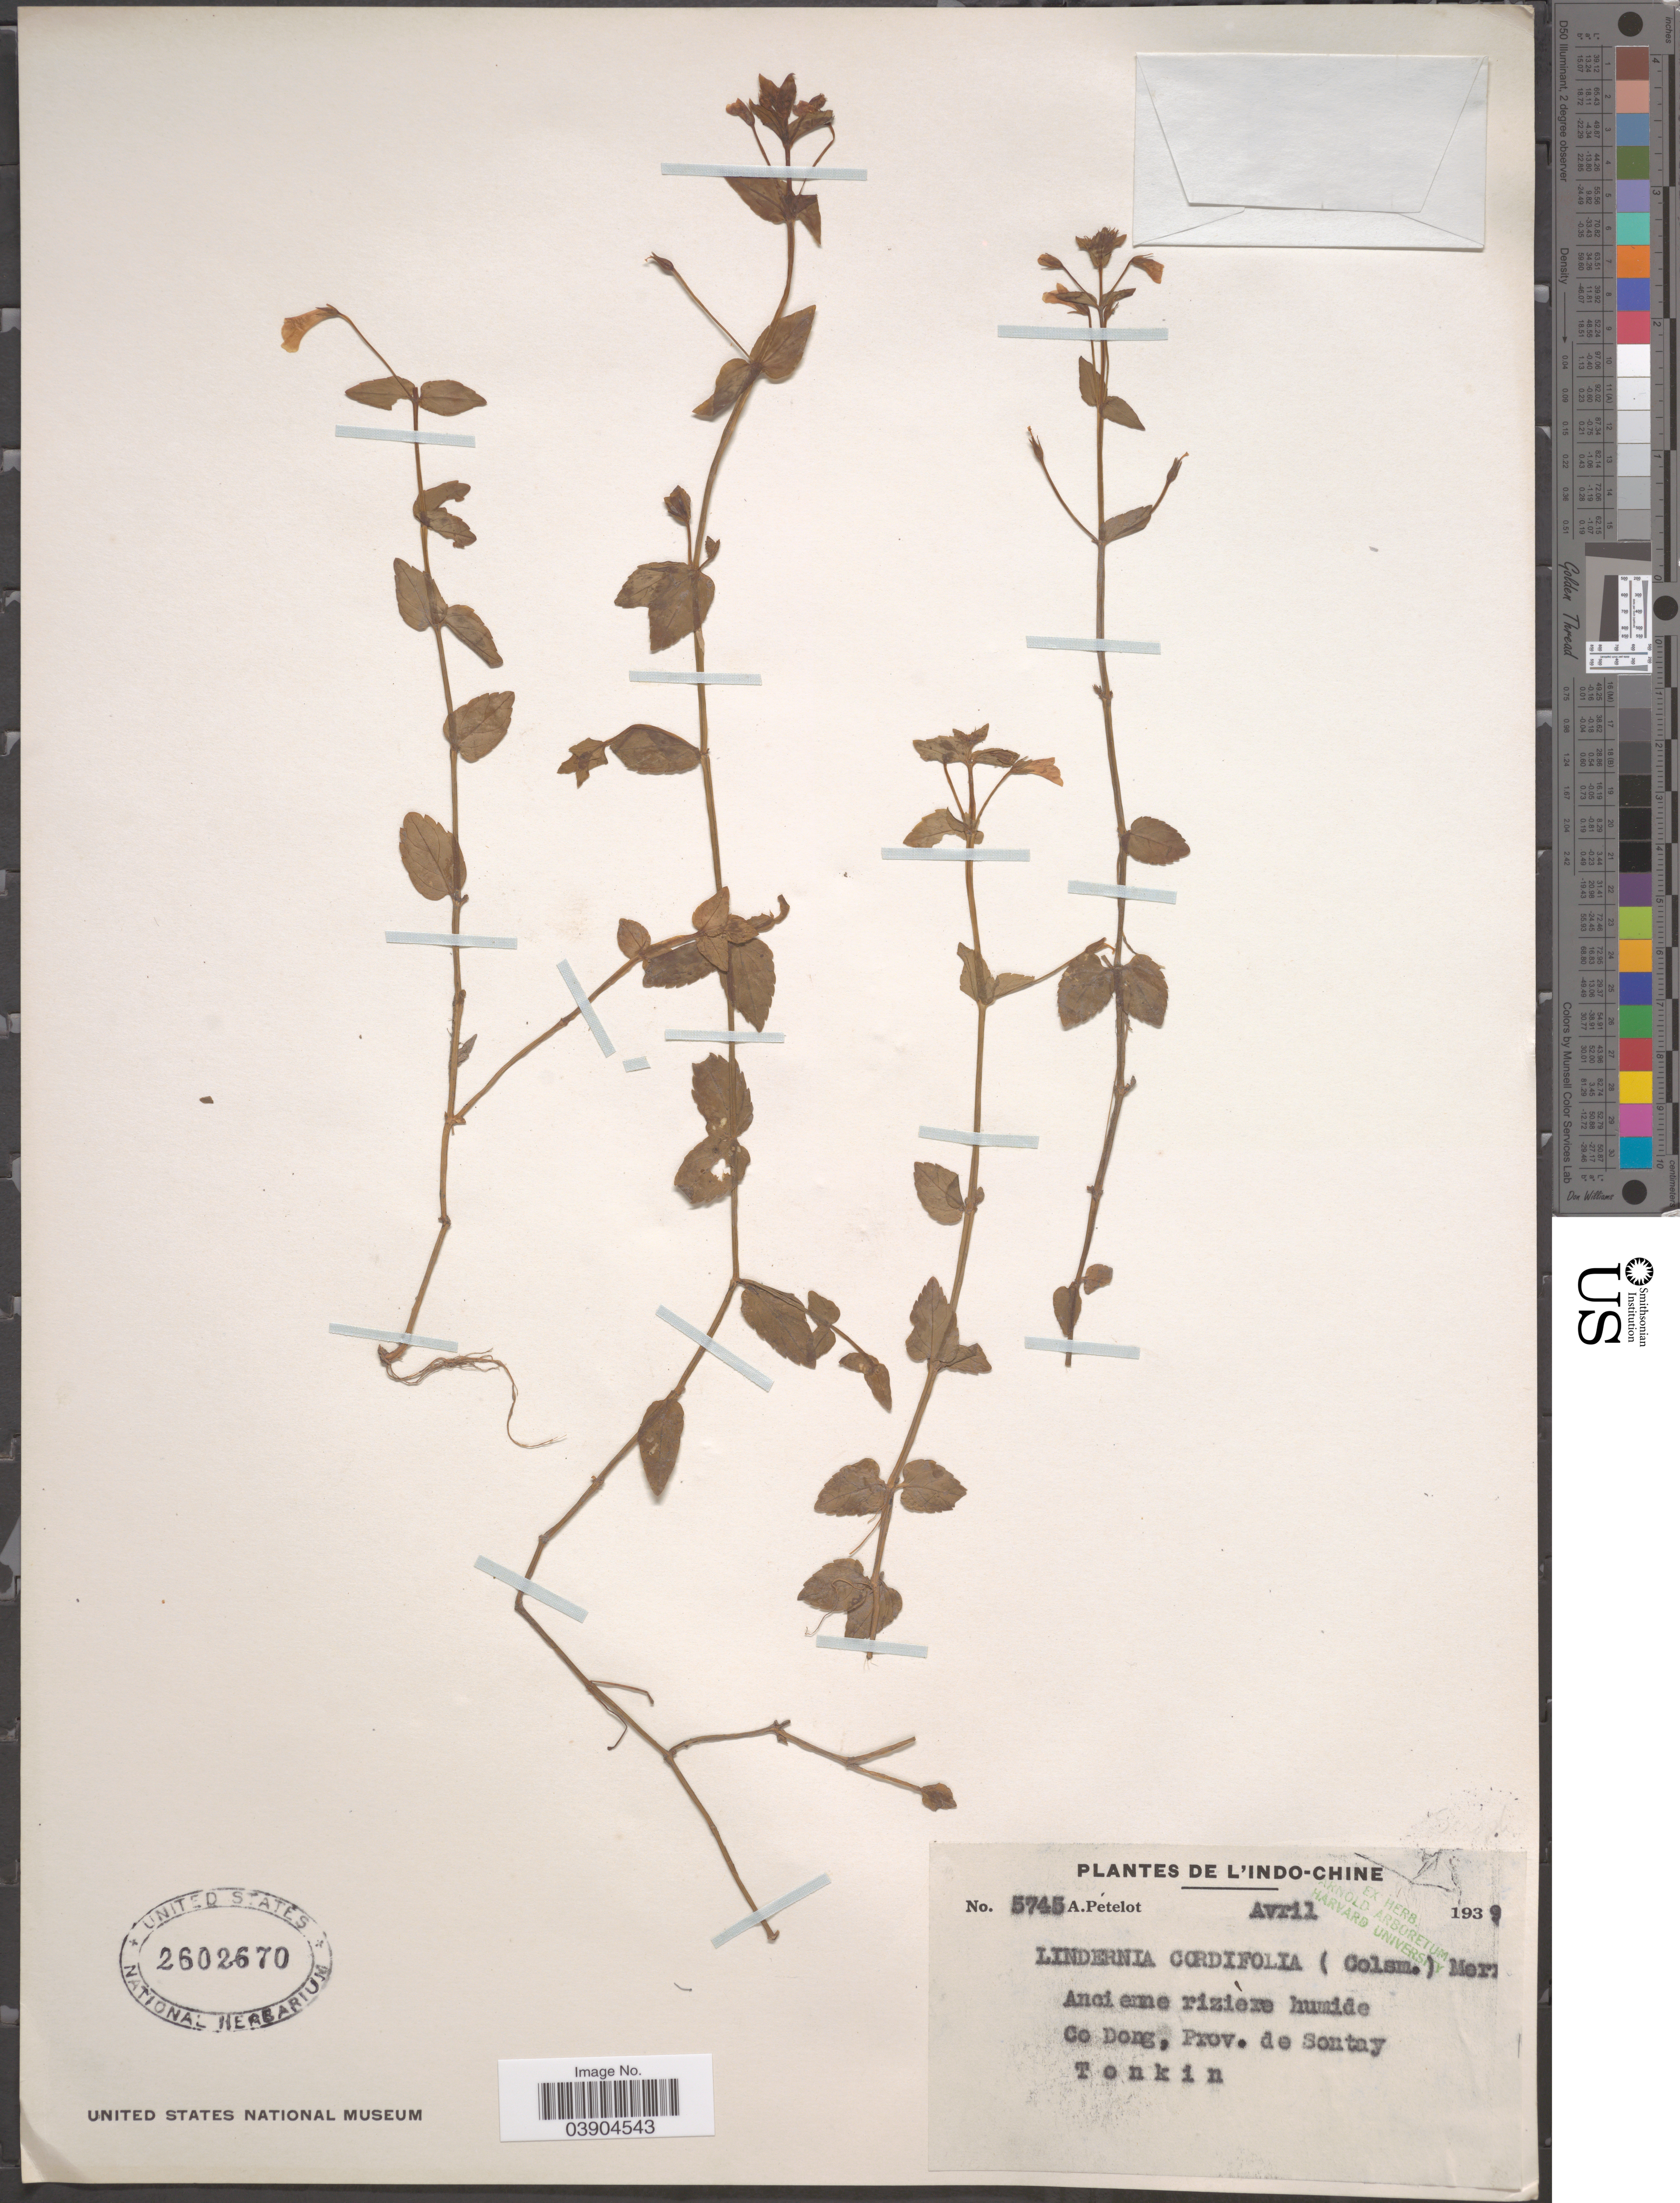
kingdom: Plantae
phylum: Tracheophyta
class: Magnoliopsida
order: Lamiales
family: Linderniaceae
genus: Lindernia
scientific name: Lindernia cordifolia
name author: (Colsm.) Merr.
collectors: A. Petelot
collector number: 5745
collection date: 1939-04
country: Vietnam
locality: L'Indo-Chine. Co Dong, Prov. de Sontay. Tonkin.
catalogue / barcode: US 2602670